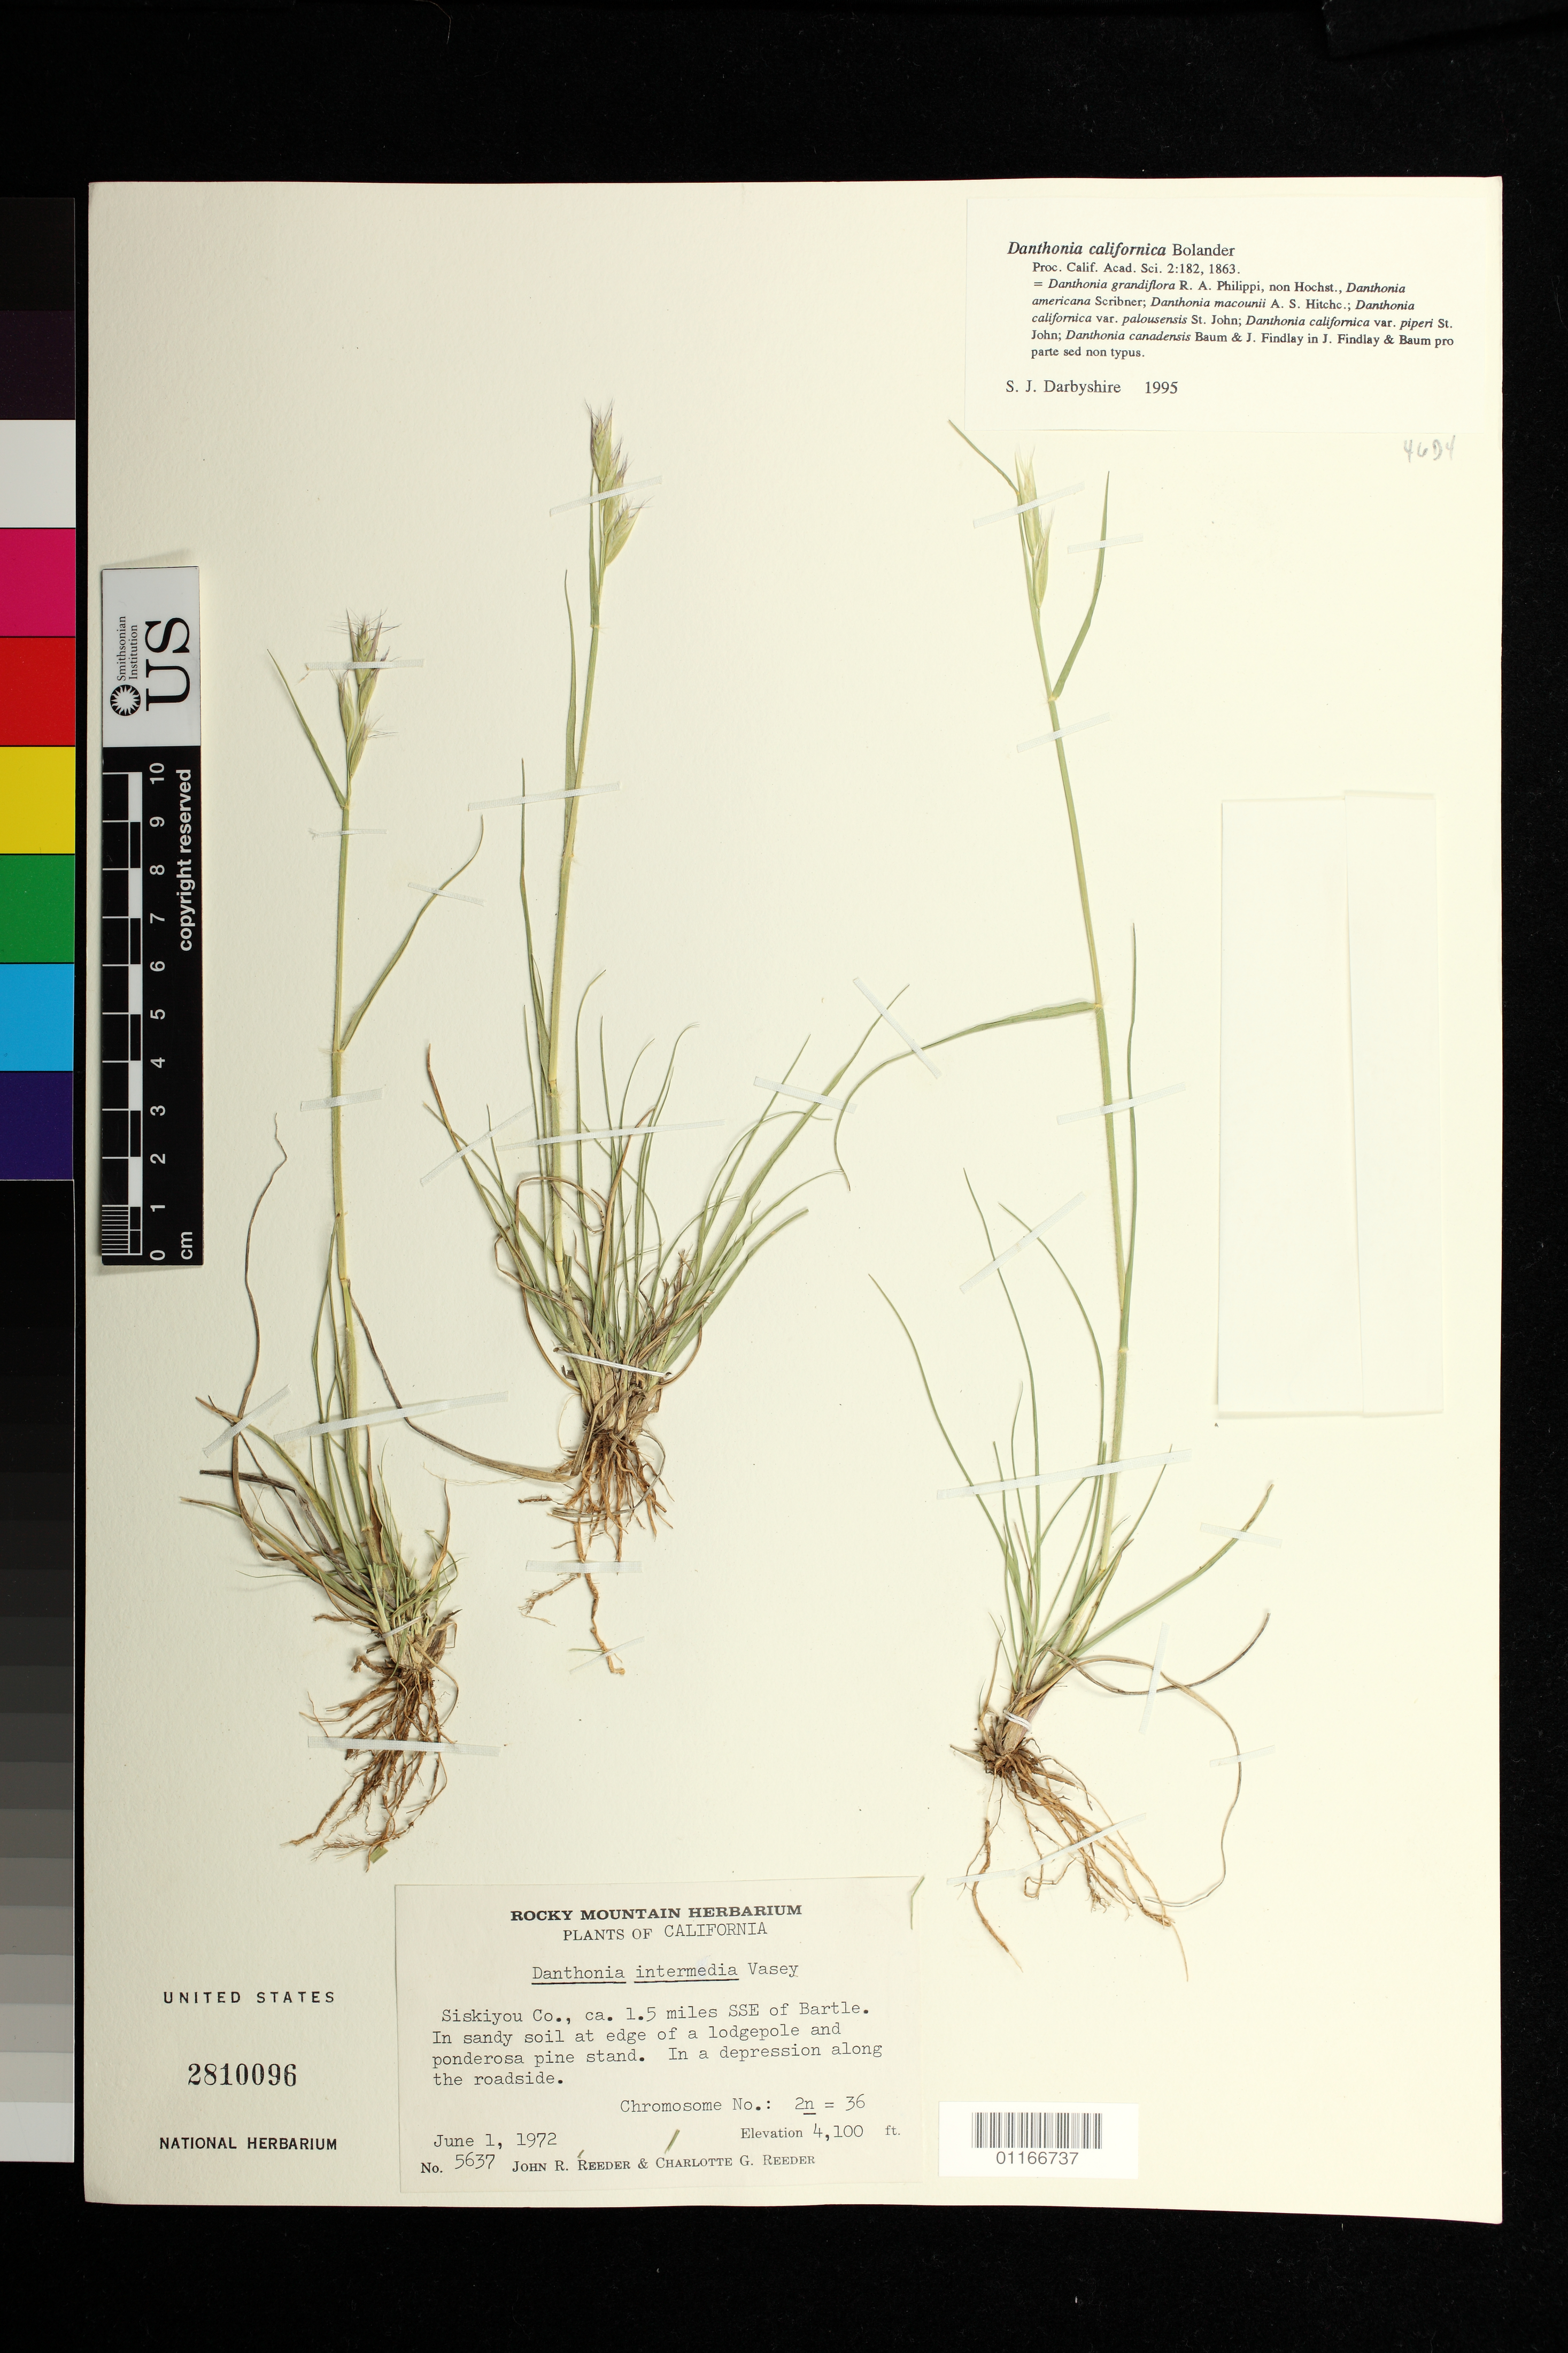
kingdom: Plantae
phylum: Tracheophyta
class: Liliopsida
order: Poales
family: Poaceae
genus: Danthonia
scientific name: Danthonia californica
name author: Bol.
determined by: Darbyshire, S. J.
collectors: J.R. Reeder & C.O. Reeder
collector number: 5637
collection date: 1972-06-01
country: United States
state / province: California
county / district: Siskiyou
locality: Ca. 1.5 miles SSE of Bartle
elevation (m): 1250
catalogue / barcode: US 2810096